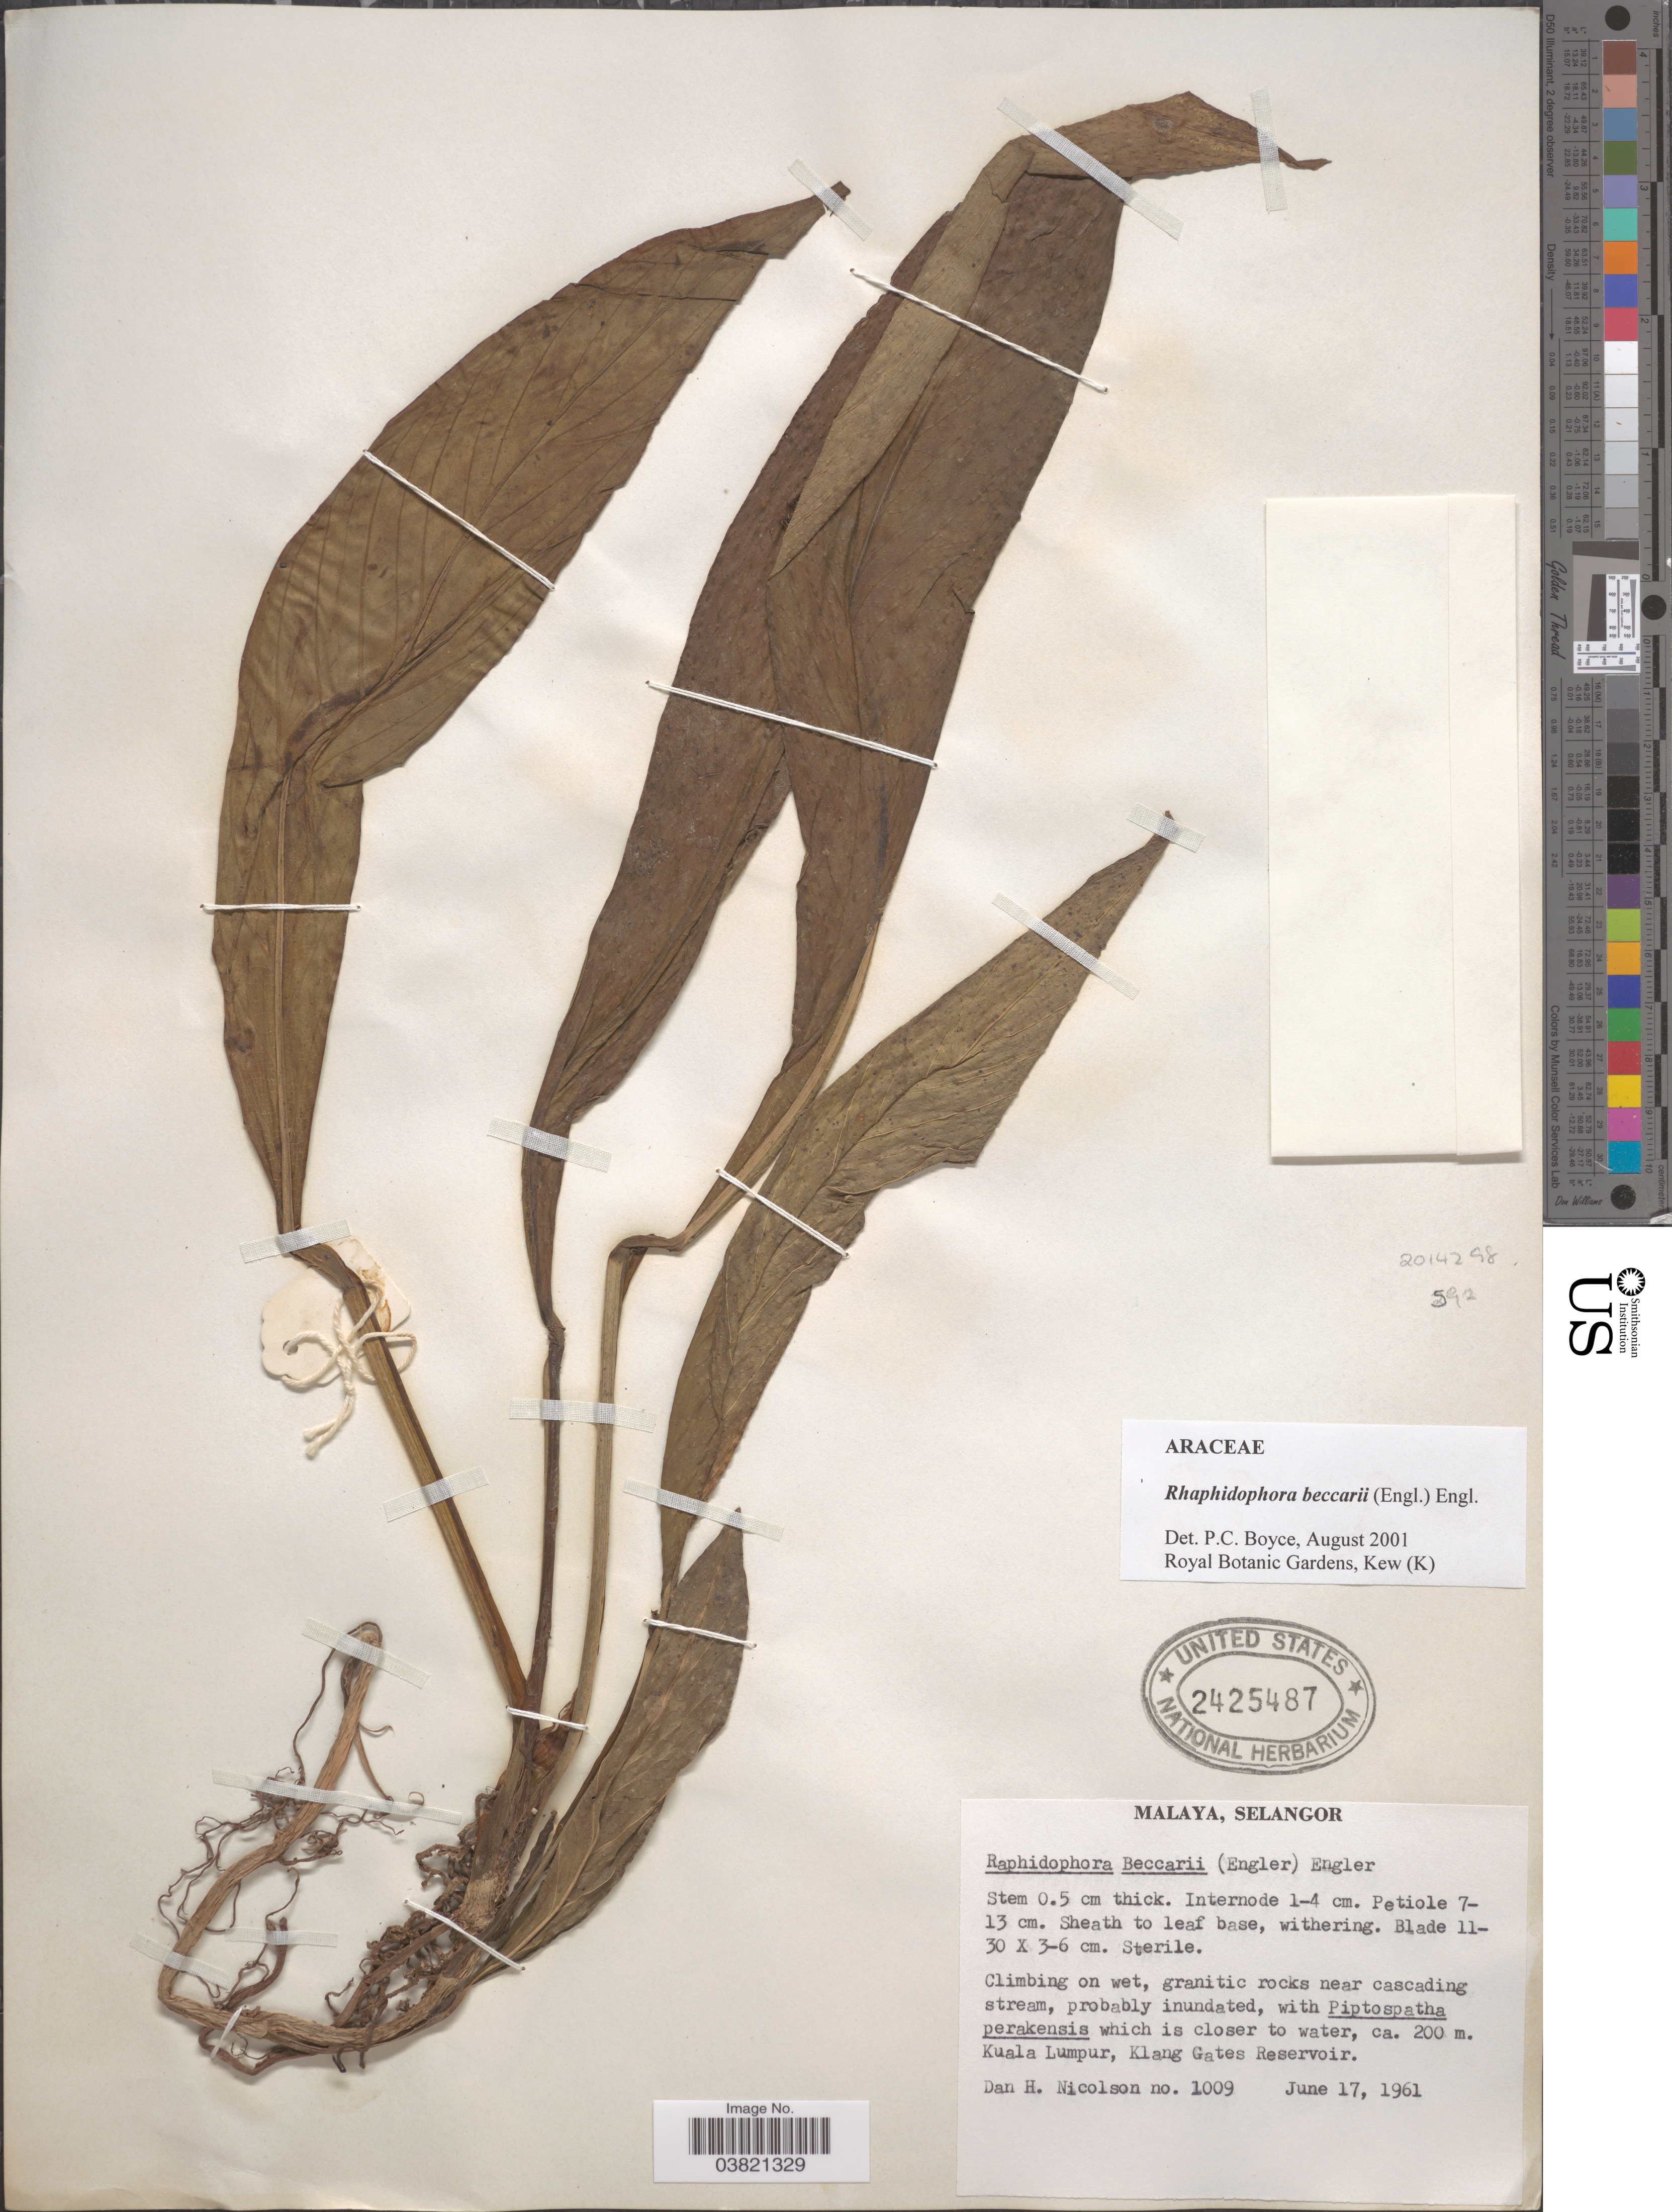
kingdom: Plantae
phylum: Tracheophyta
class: Liliopsida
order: Alismatales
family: Araceae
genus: Rhaphidophora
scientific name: Rhaphidophora beccarii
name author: (Engl.) Engl.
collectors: D. H. Nicolson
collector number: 1009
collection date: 1961-06-17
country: Malaysia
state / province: Selangor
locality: Malaya. Kuala Lumpur, Klang Gates Reservoir.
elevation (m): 200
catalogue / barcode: US 2425487